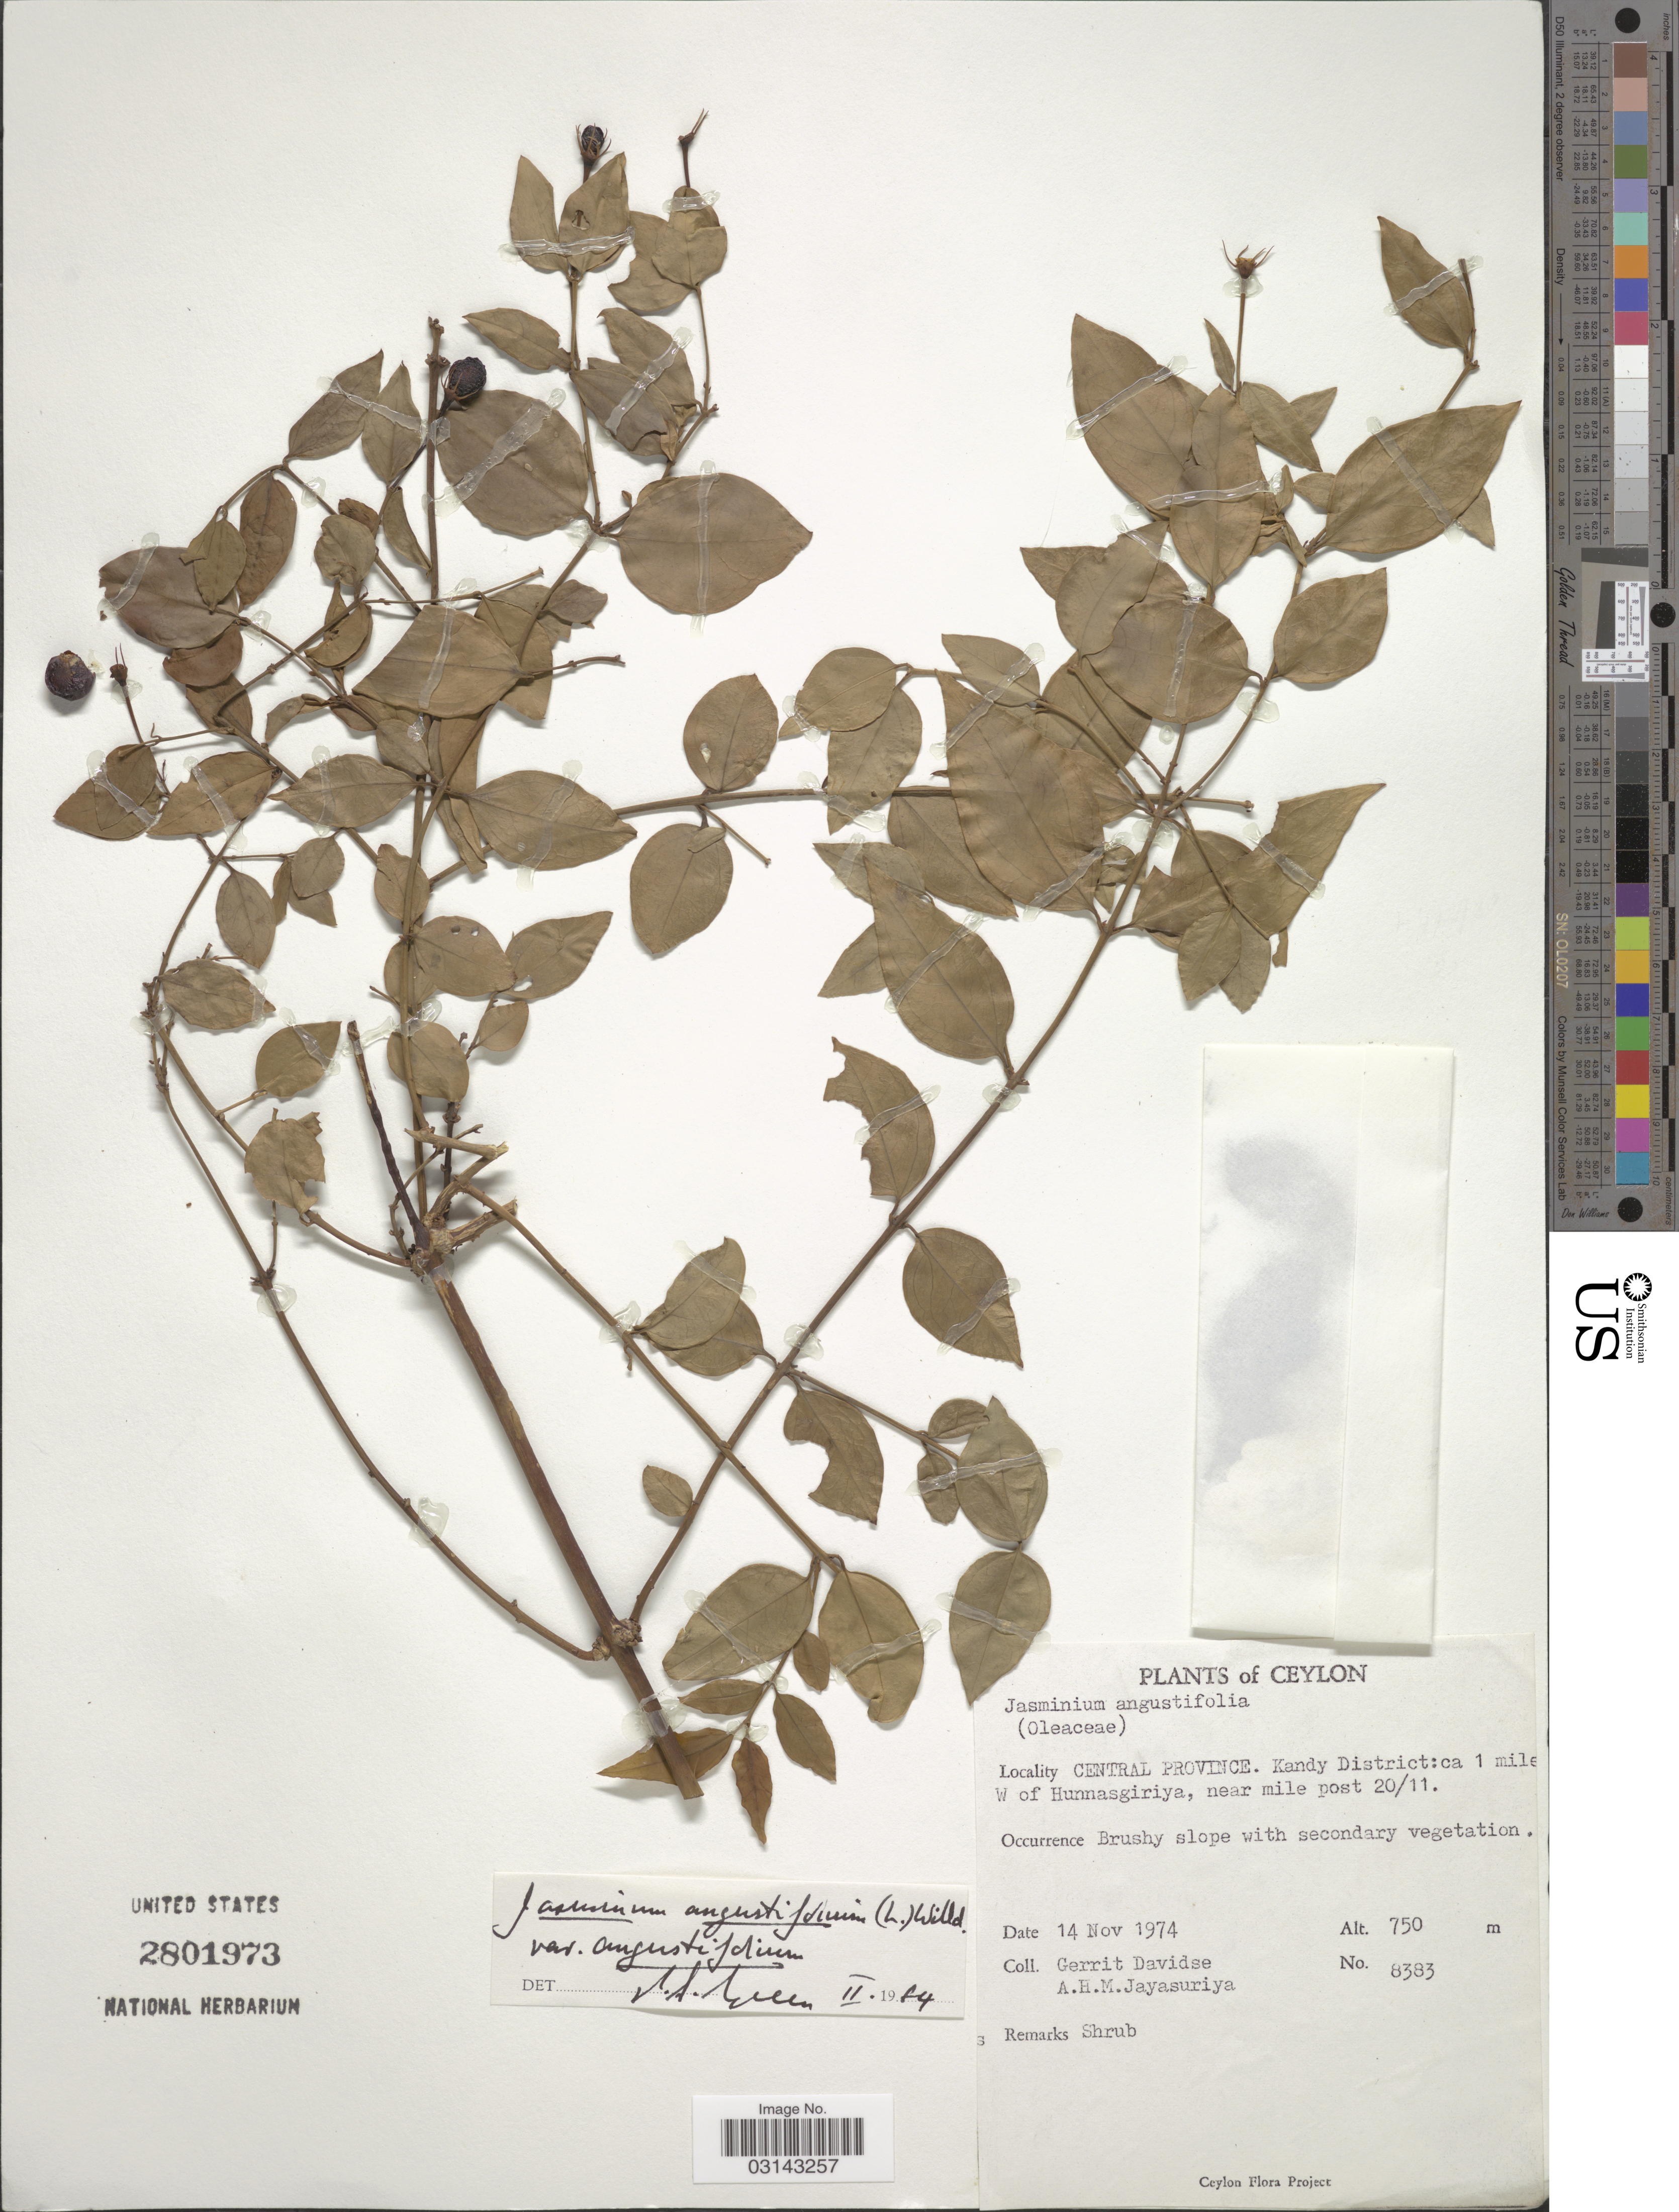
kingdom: Plantae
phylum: Tracheophyta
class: Magnoliopsida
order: Lamiales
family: Oleaceae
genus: Jasminum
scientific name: Jasminum angustifolium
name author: (L.) Willd.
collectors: G. Davidse & A. H. Jayasuriya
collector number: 8383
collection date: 1974-11-14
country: Sri Lanka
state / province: Central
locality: Ceylon. Kandy District: ca 1 mile W of Hunnasgiriya, near mile post 20/11.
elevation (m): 750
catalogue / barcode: US 2801973